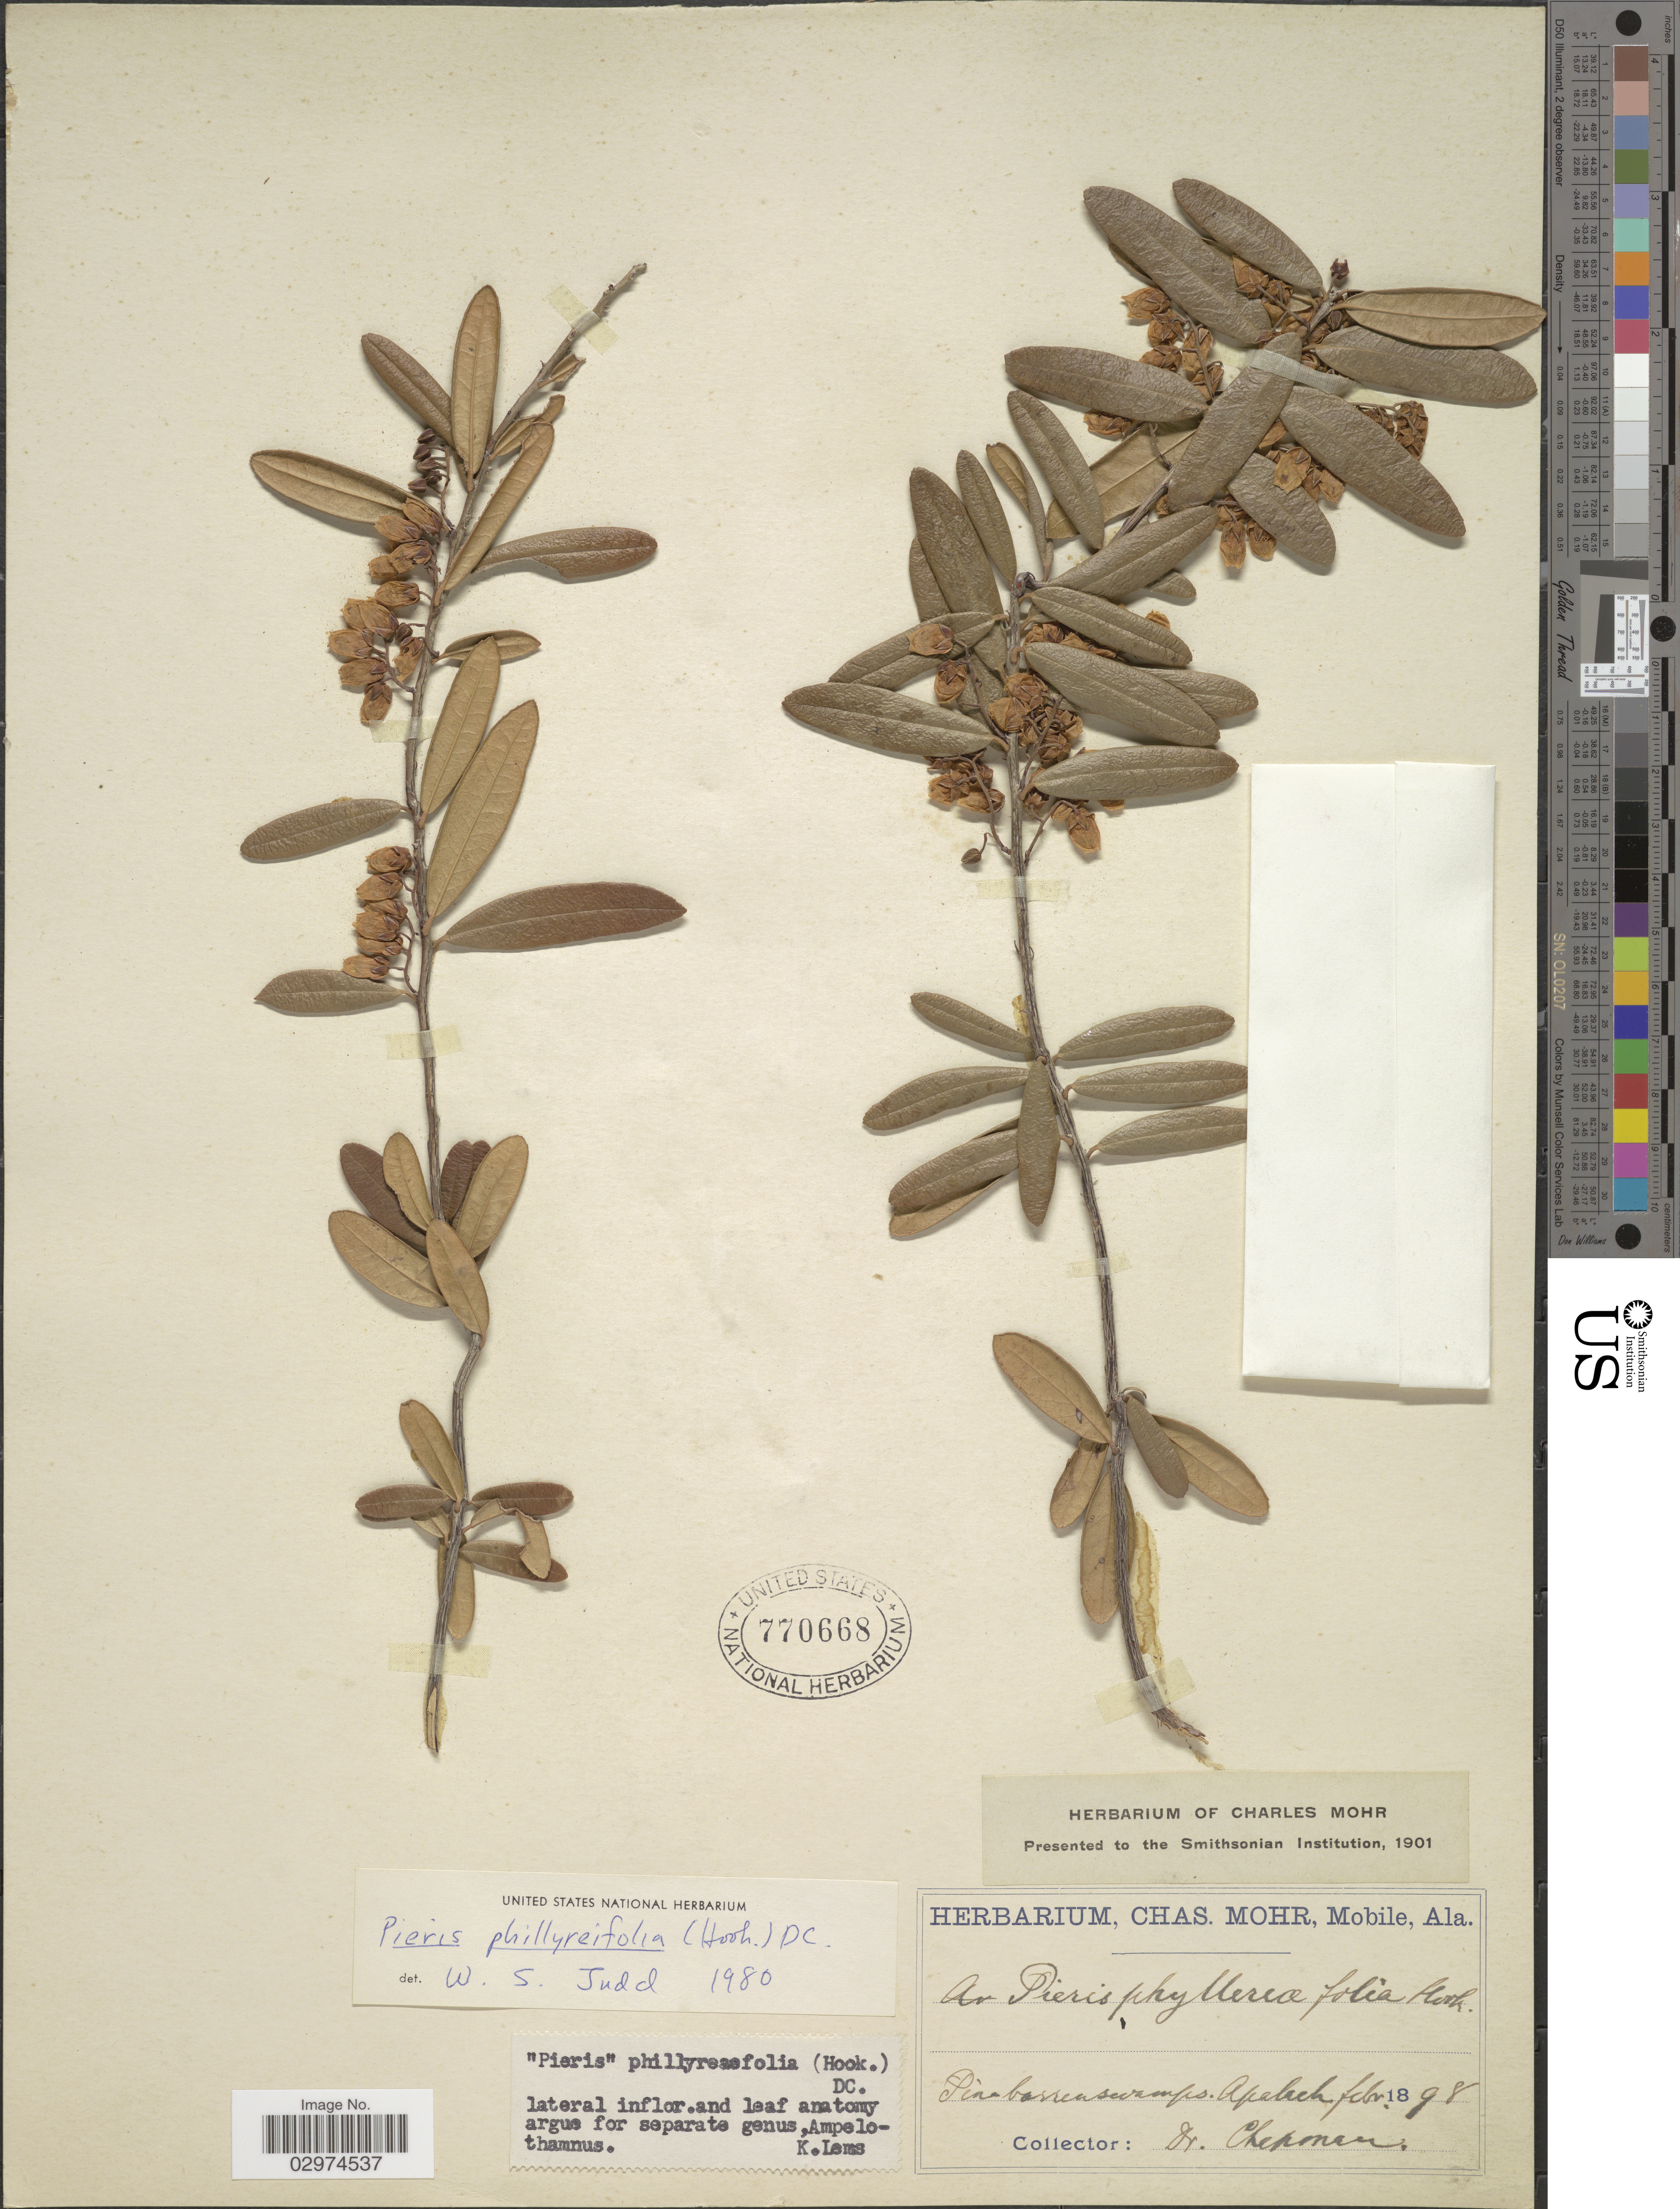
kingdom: Plantae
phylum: Tracheophyta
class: Magnoliopsida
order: Ericales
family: Ericaceae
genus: Pieris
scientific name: Pieris phillyreifolia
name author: (Hook.) DC.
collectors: A. Chapman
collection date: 1898-02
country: United States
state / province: Alabama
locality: Apalach.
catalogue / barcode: US 770668